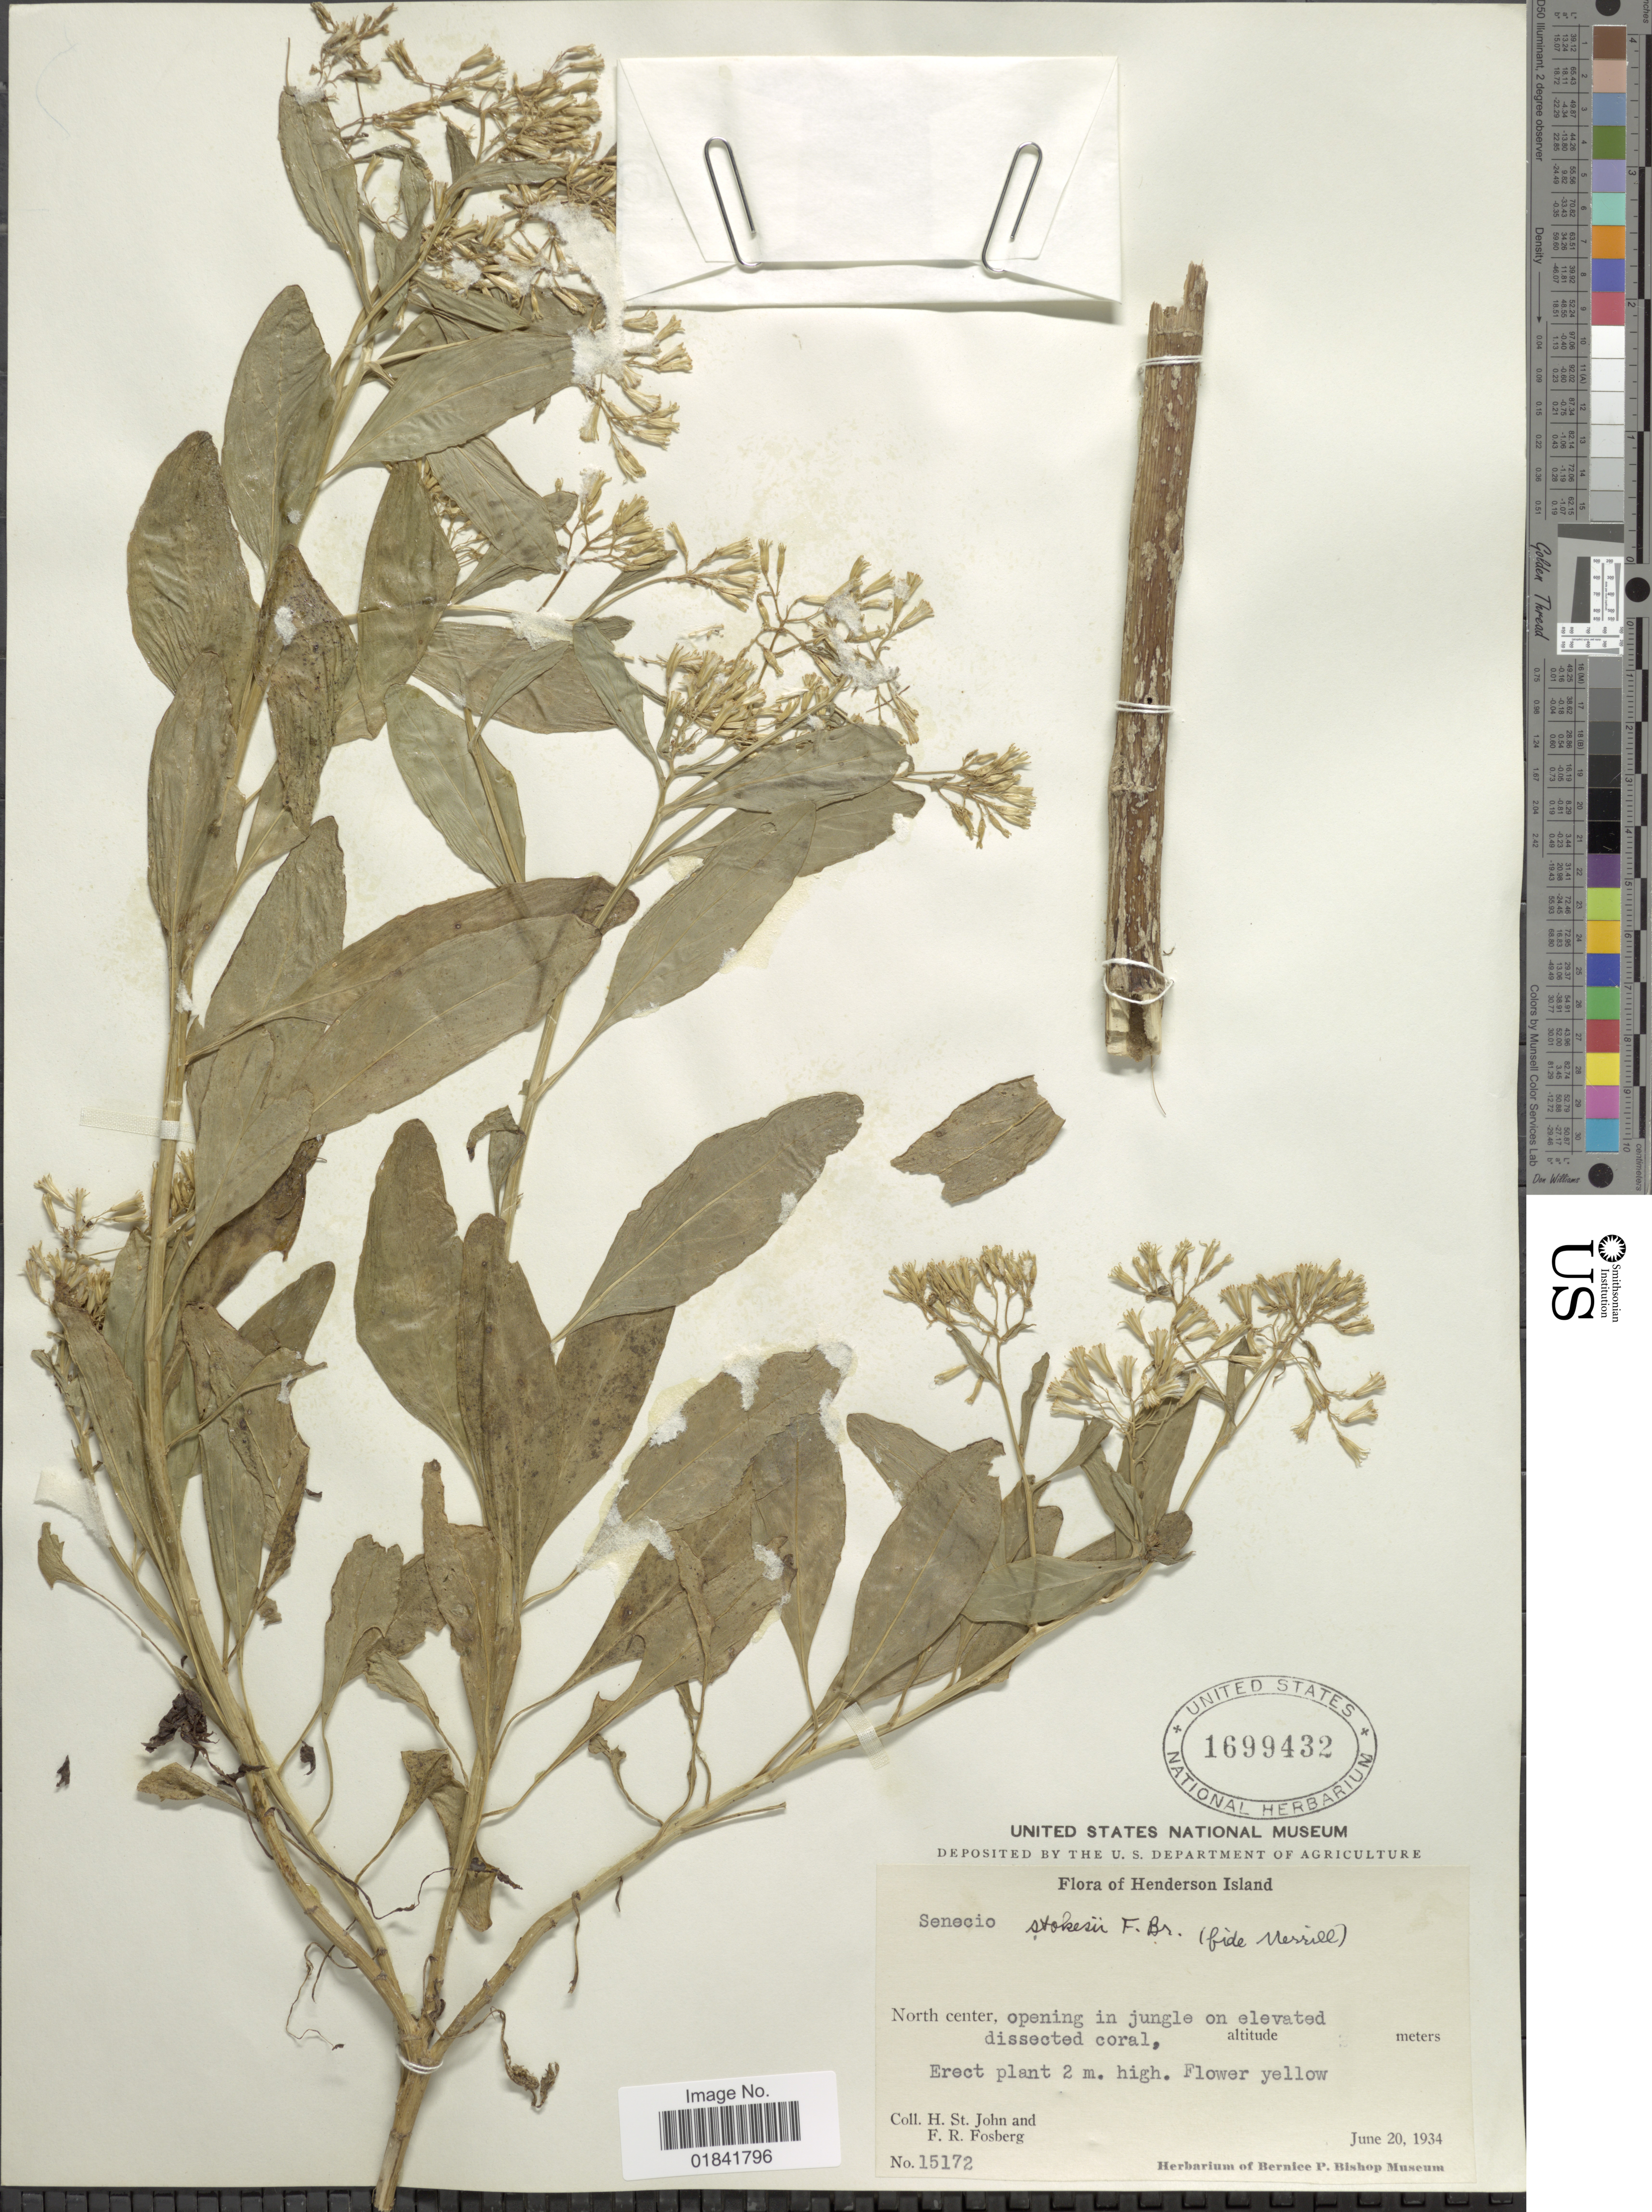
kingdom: Plantae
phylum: Tracheophyta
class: Magnoliopsida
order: Asterales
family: Asteraceae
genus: Senecio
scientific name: Senecio stokesii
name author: F. Br.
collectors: H. St. John & F. R. Fosberg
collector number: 15172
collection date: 1934-06-20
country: Pitcairn Islands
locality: Henderson Island, North center, opening in jungle on elevated dissected coral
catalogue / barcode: US 1699432